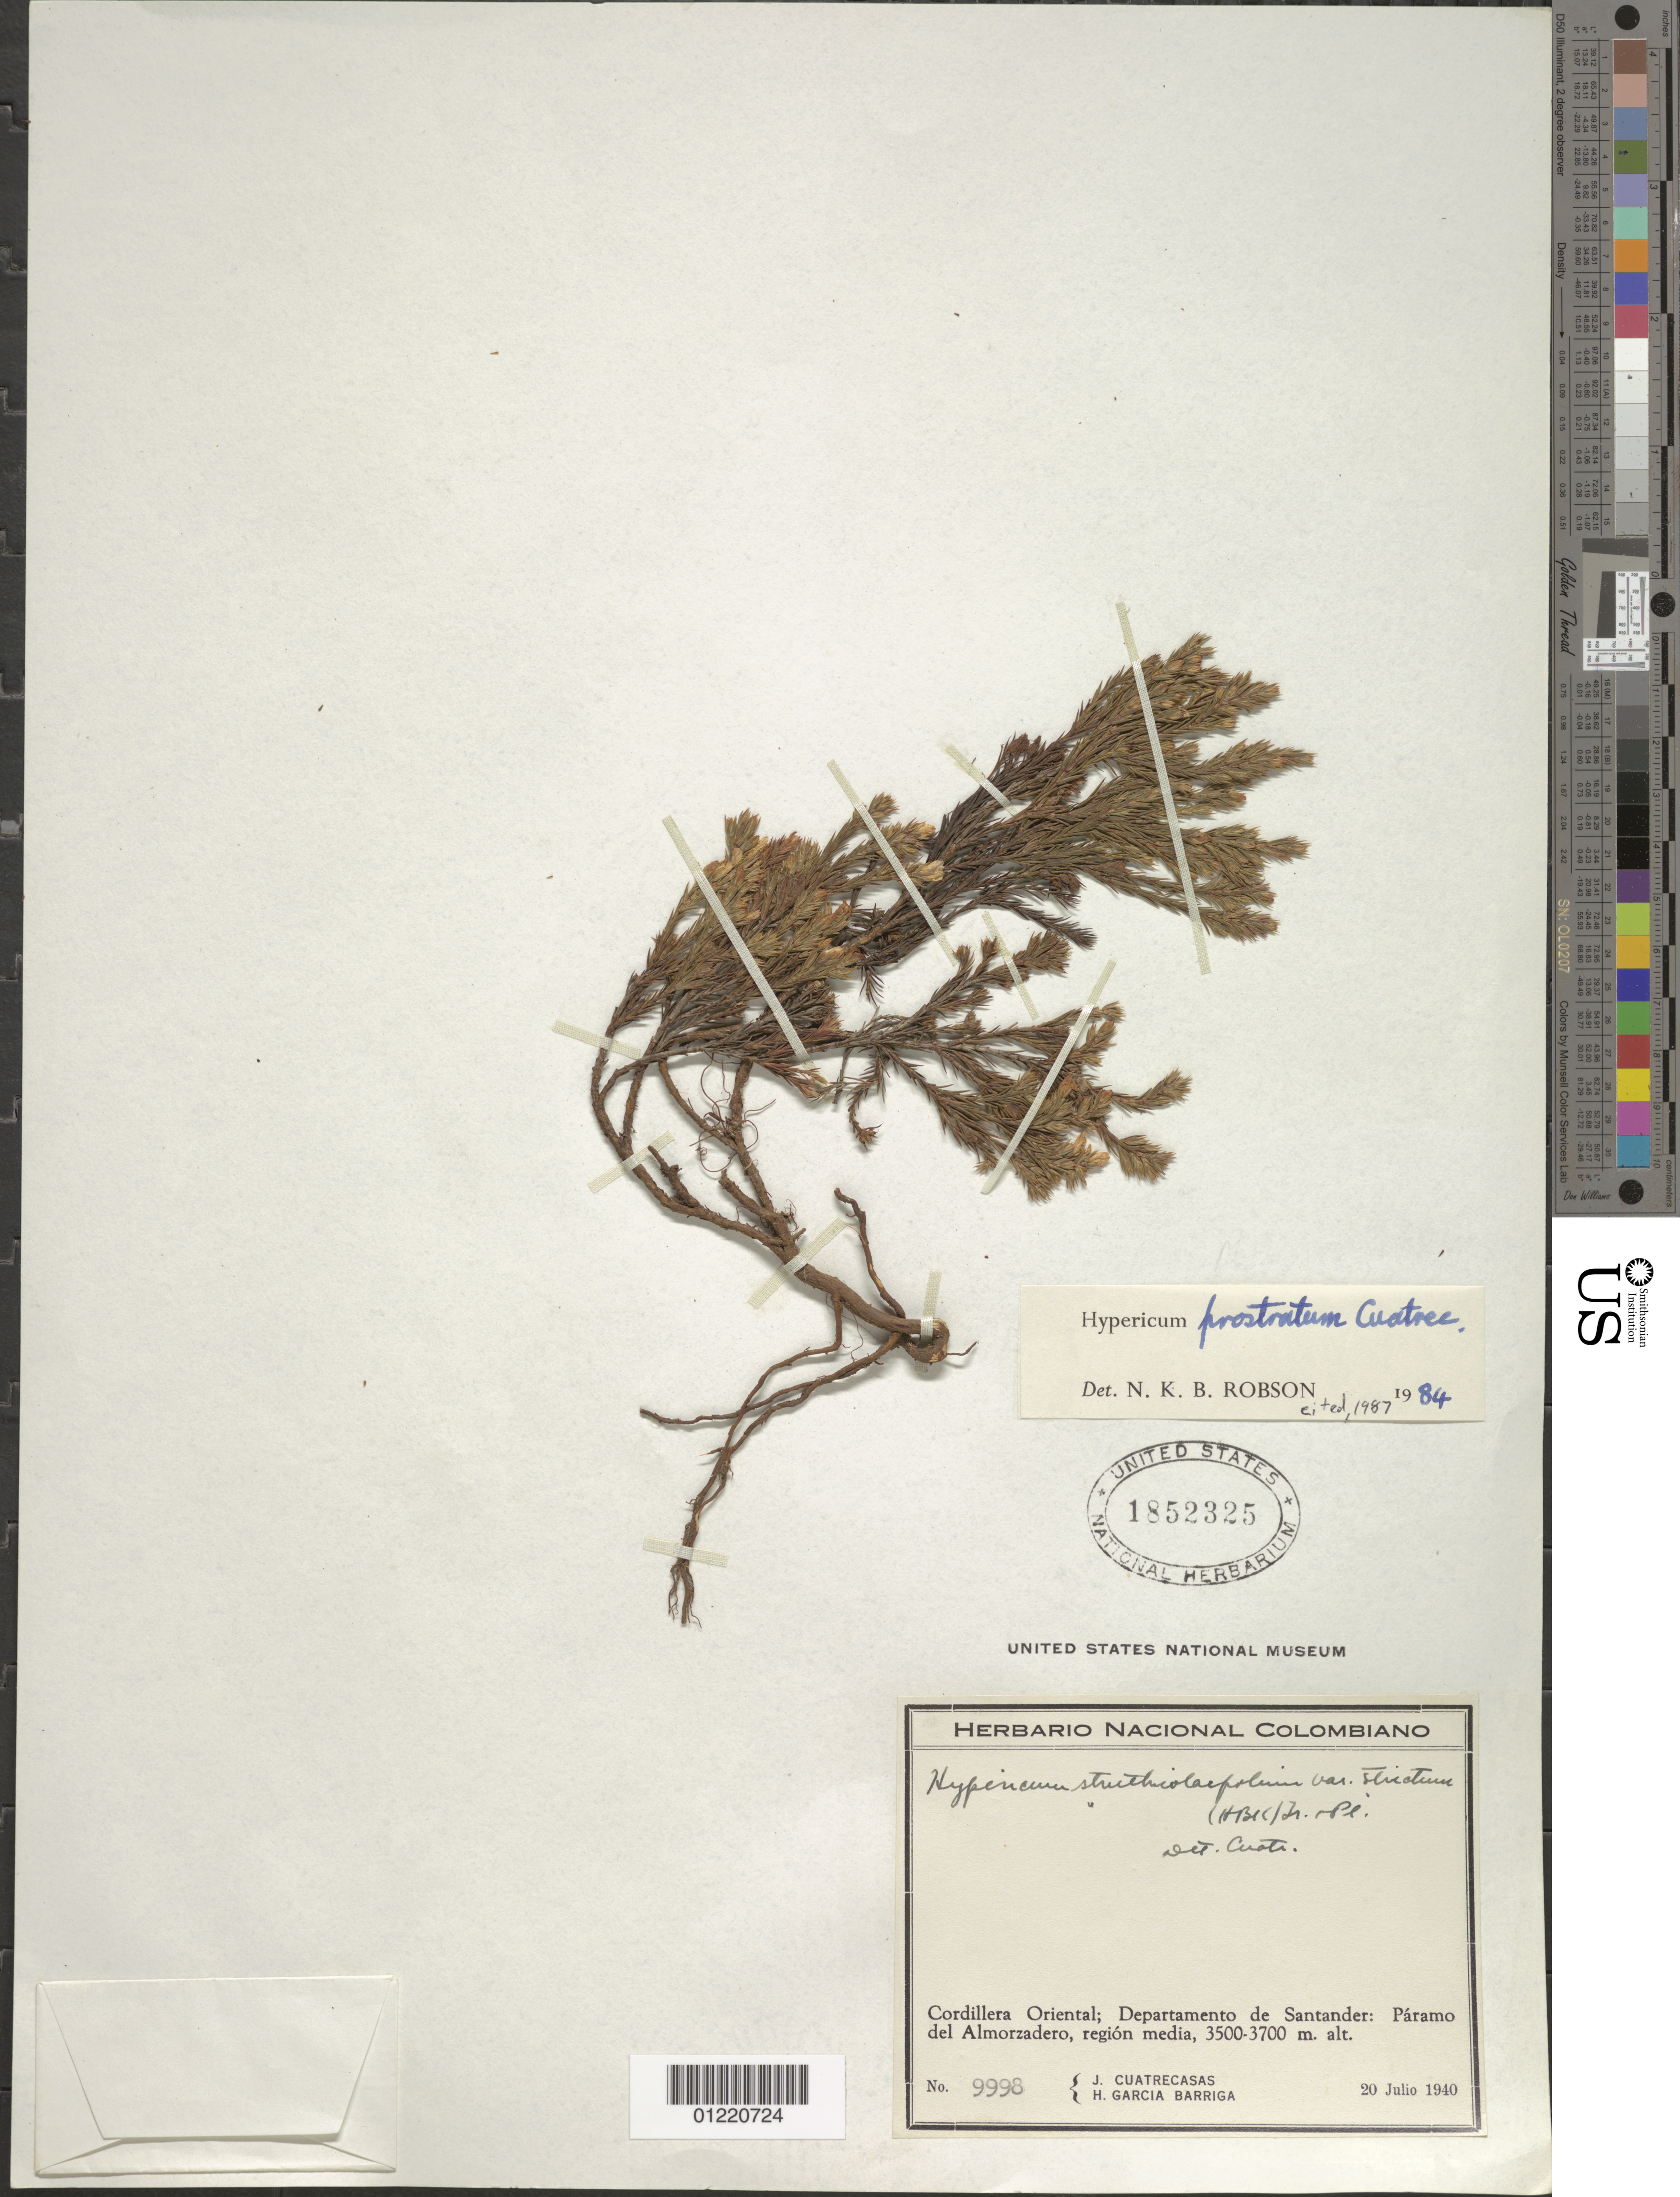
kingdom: Plantae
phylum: Tracheophyta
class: Magnoliopsida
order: Malpighiales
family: Hypericaceae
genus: Hypericum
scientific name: Hypericum prostratum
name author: Cuatrec.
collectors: J. Cuatrecasas & H. García Barriga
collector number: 9998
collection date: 1940-07-20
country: Colombia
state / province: Santander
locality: Paramo del Almorzadero, region media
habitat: Paramo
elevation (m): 3500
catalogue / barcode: US 1852325